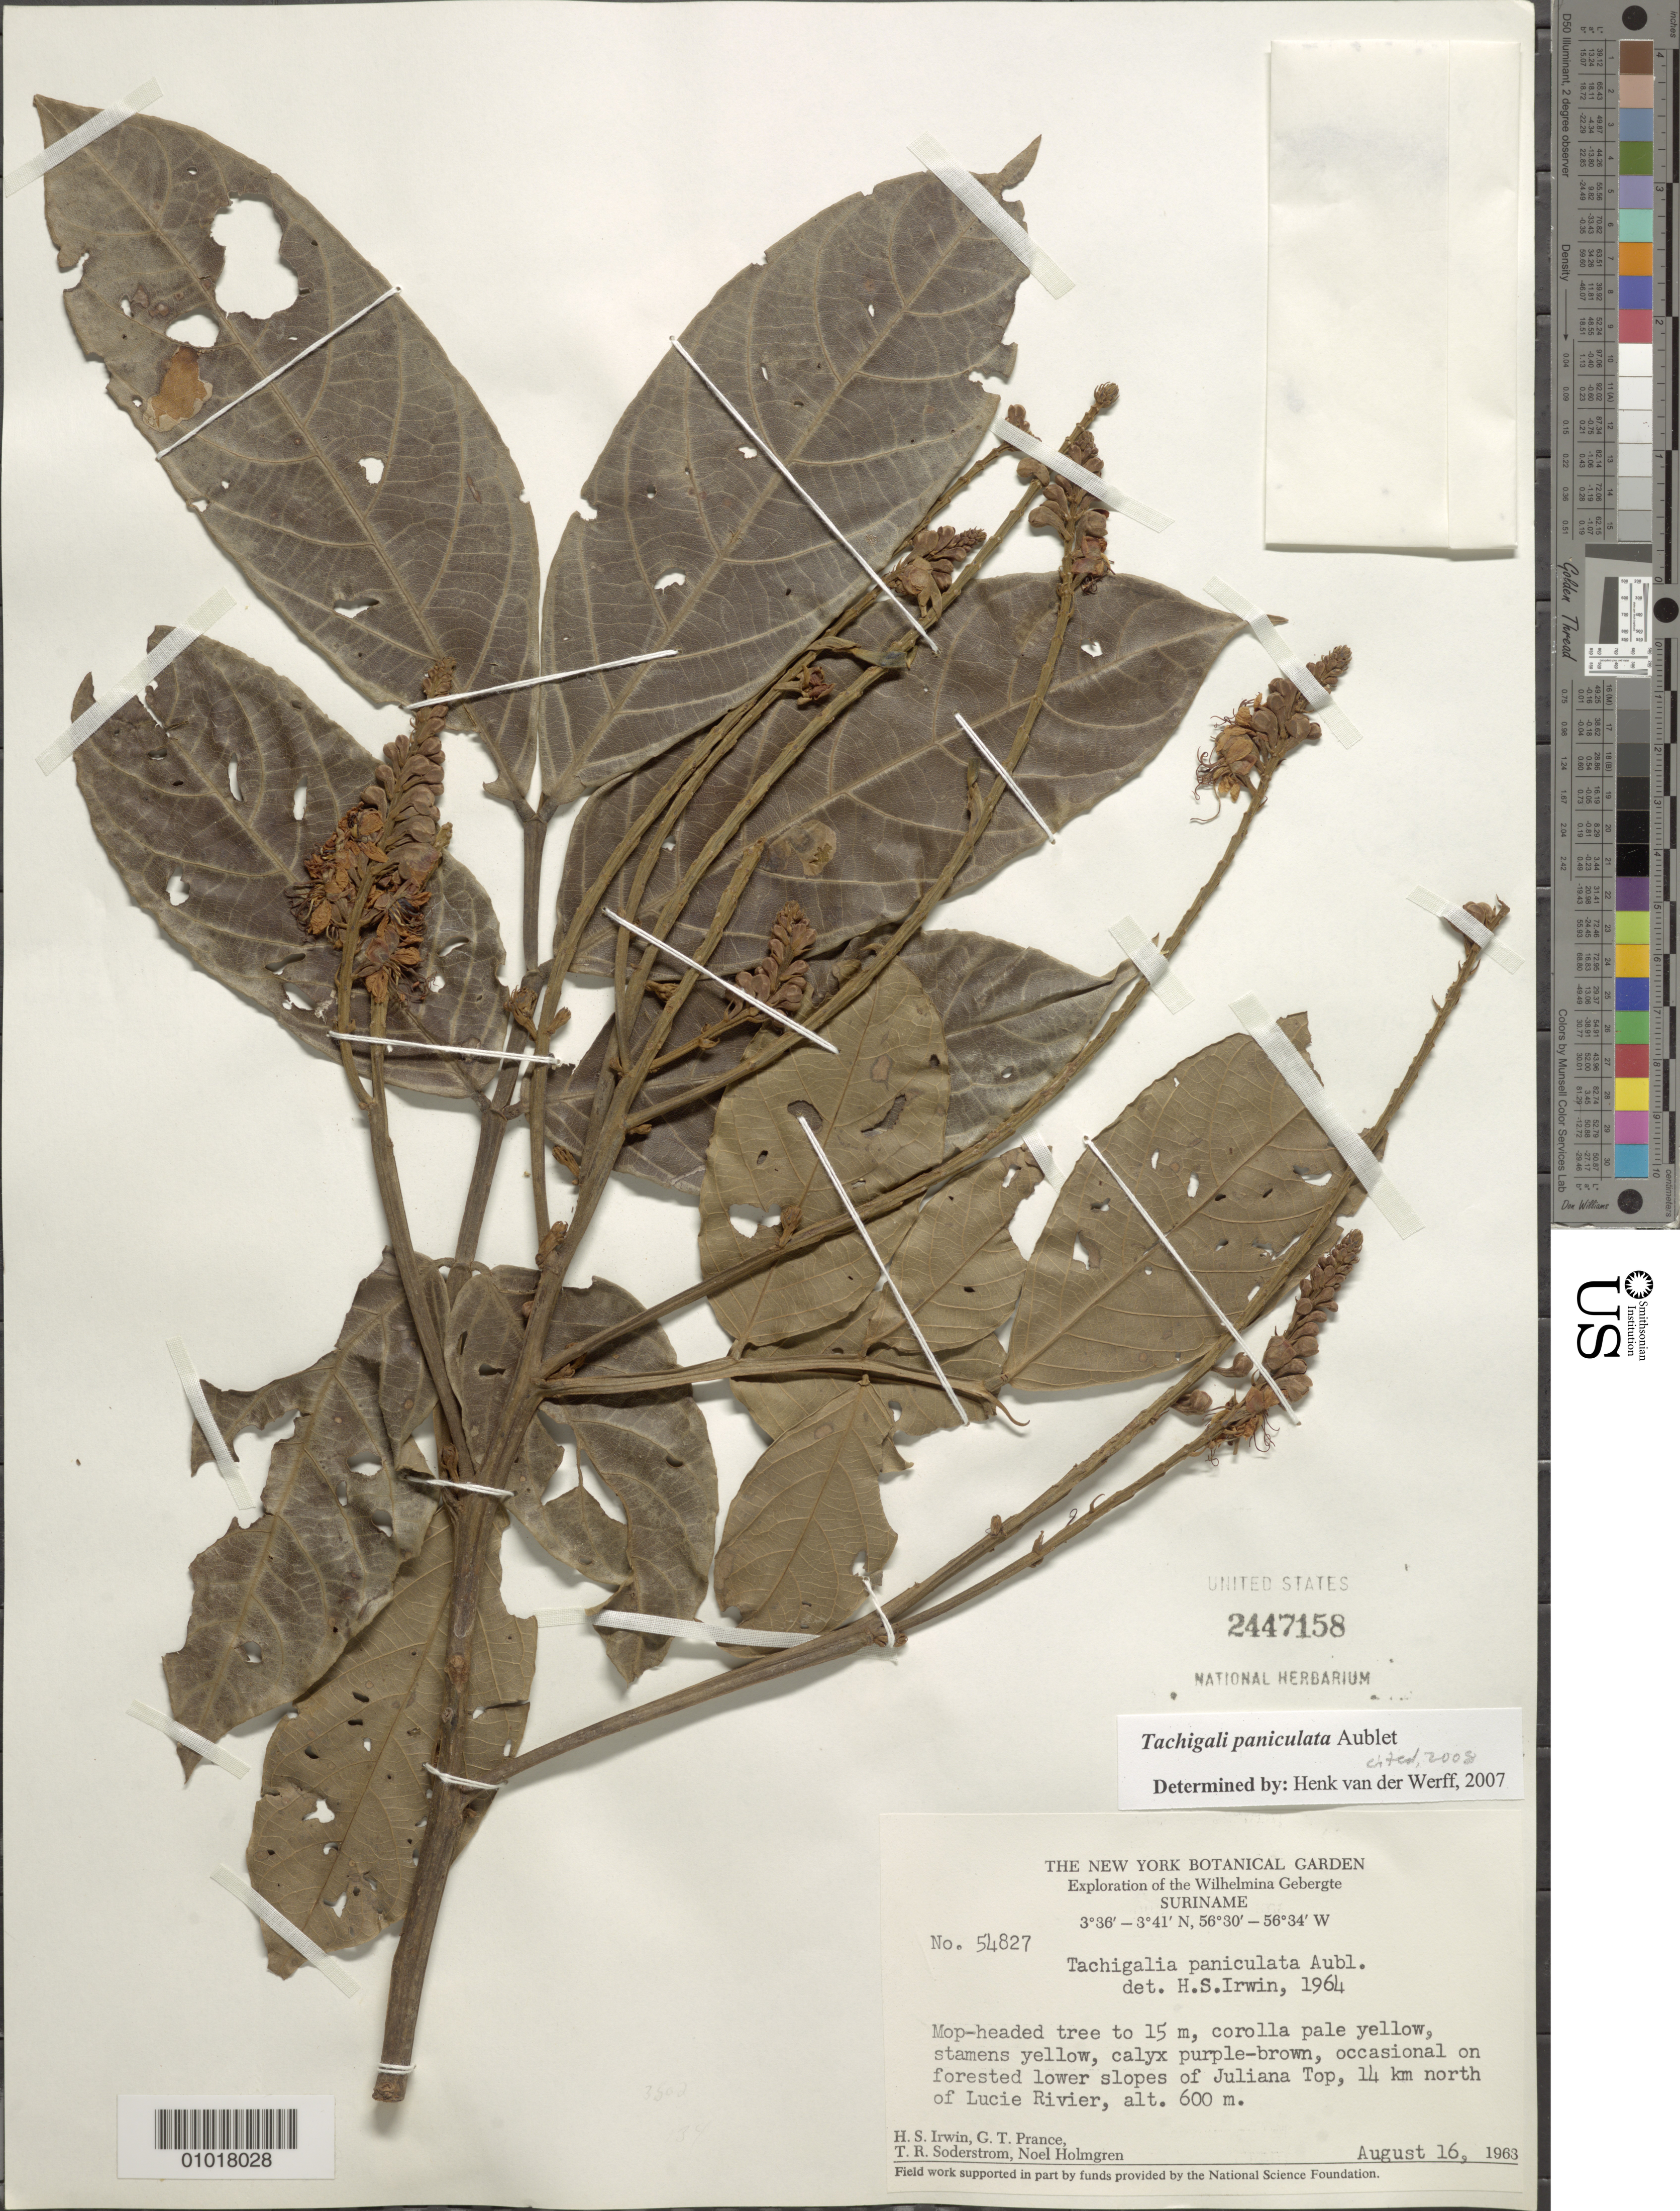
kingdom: Plantae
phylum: Tracheophyta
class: Magnoliopsida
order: Fabales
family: Fabaceae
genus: Tachigali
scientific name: Tachigali paniculata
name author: Aubl.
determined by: van der Werff, H., (MO), Missouri Botanical Garden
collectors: H. Irwin, G. T. Prance, T. R. Soderstrom & N. H. Holmgren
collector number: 54827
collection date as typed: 16-Aug-63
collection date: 1963-08-16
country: Suriname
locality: Juliana Top, 14 km N of Lucie R., Wilhelmina Gebergte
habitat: Forested lower slopes of Juliana Top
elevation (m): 600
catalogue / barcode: US 2447158